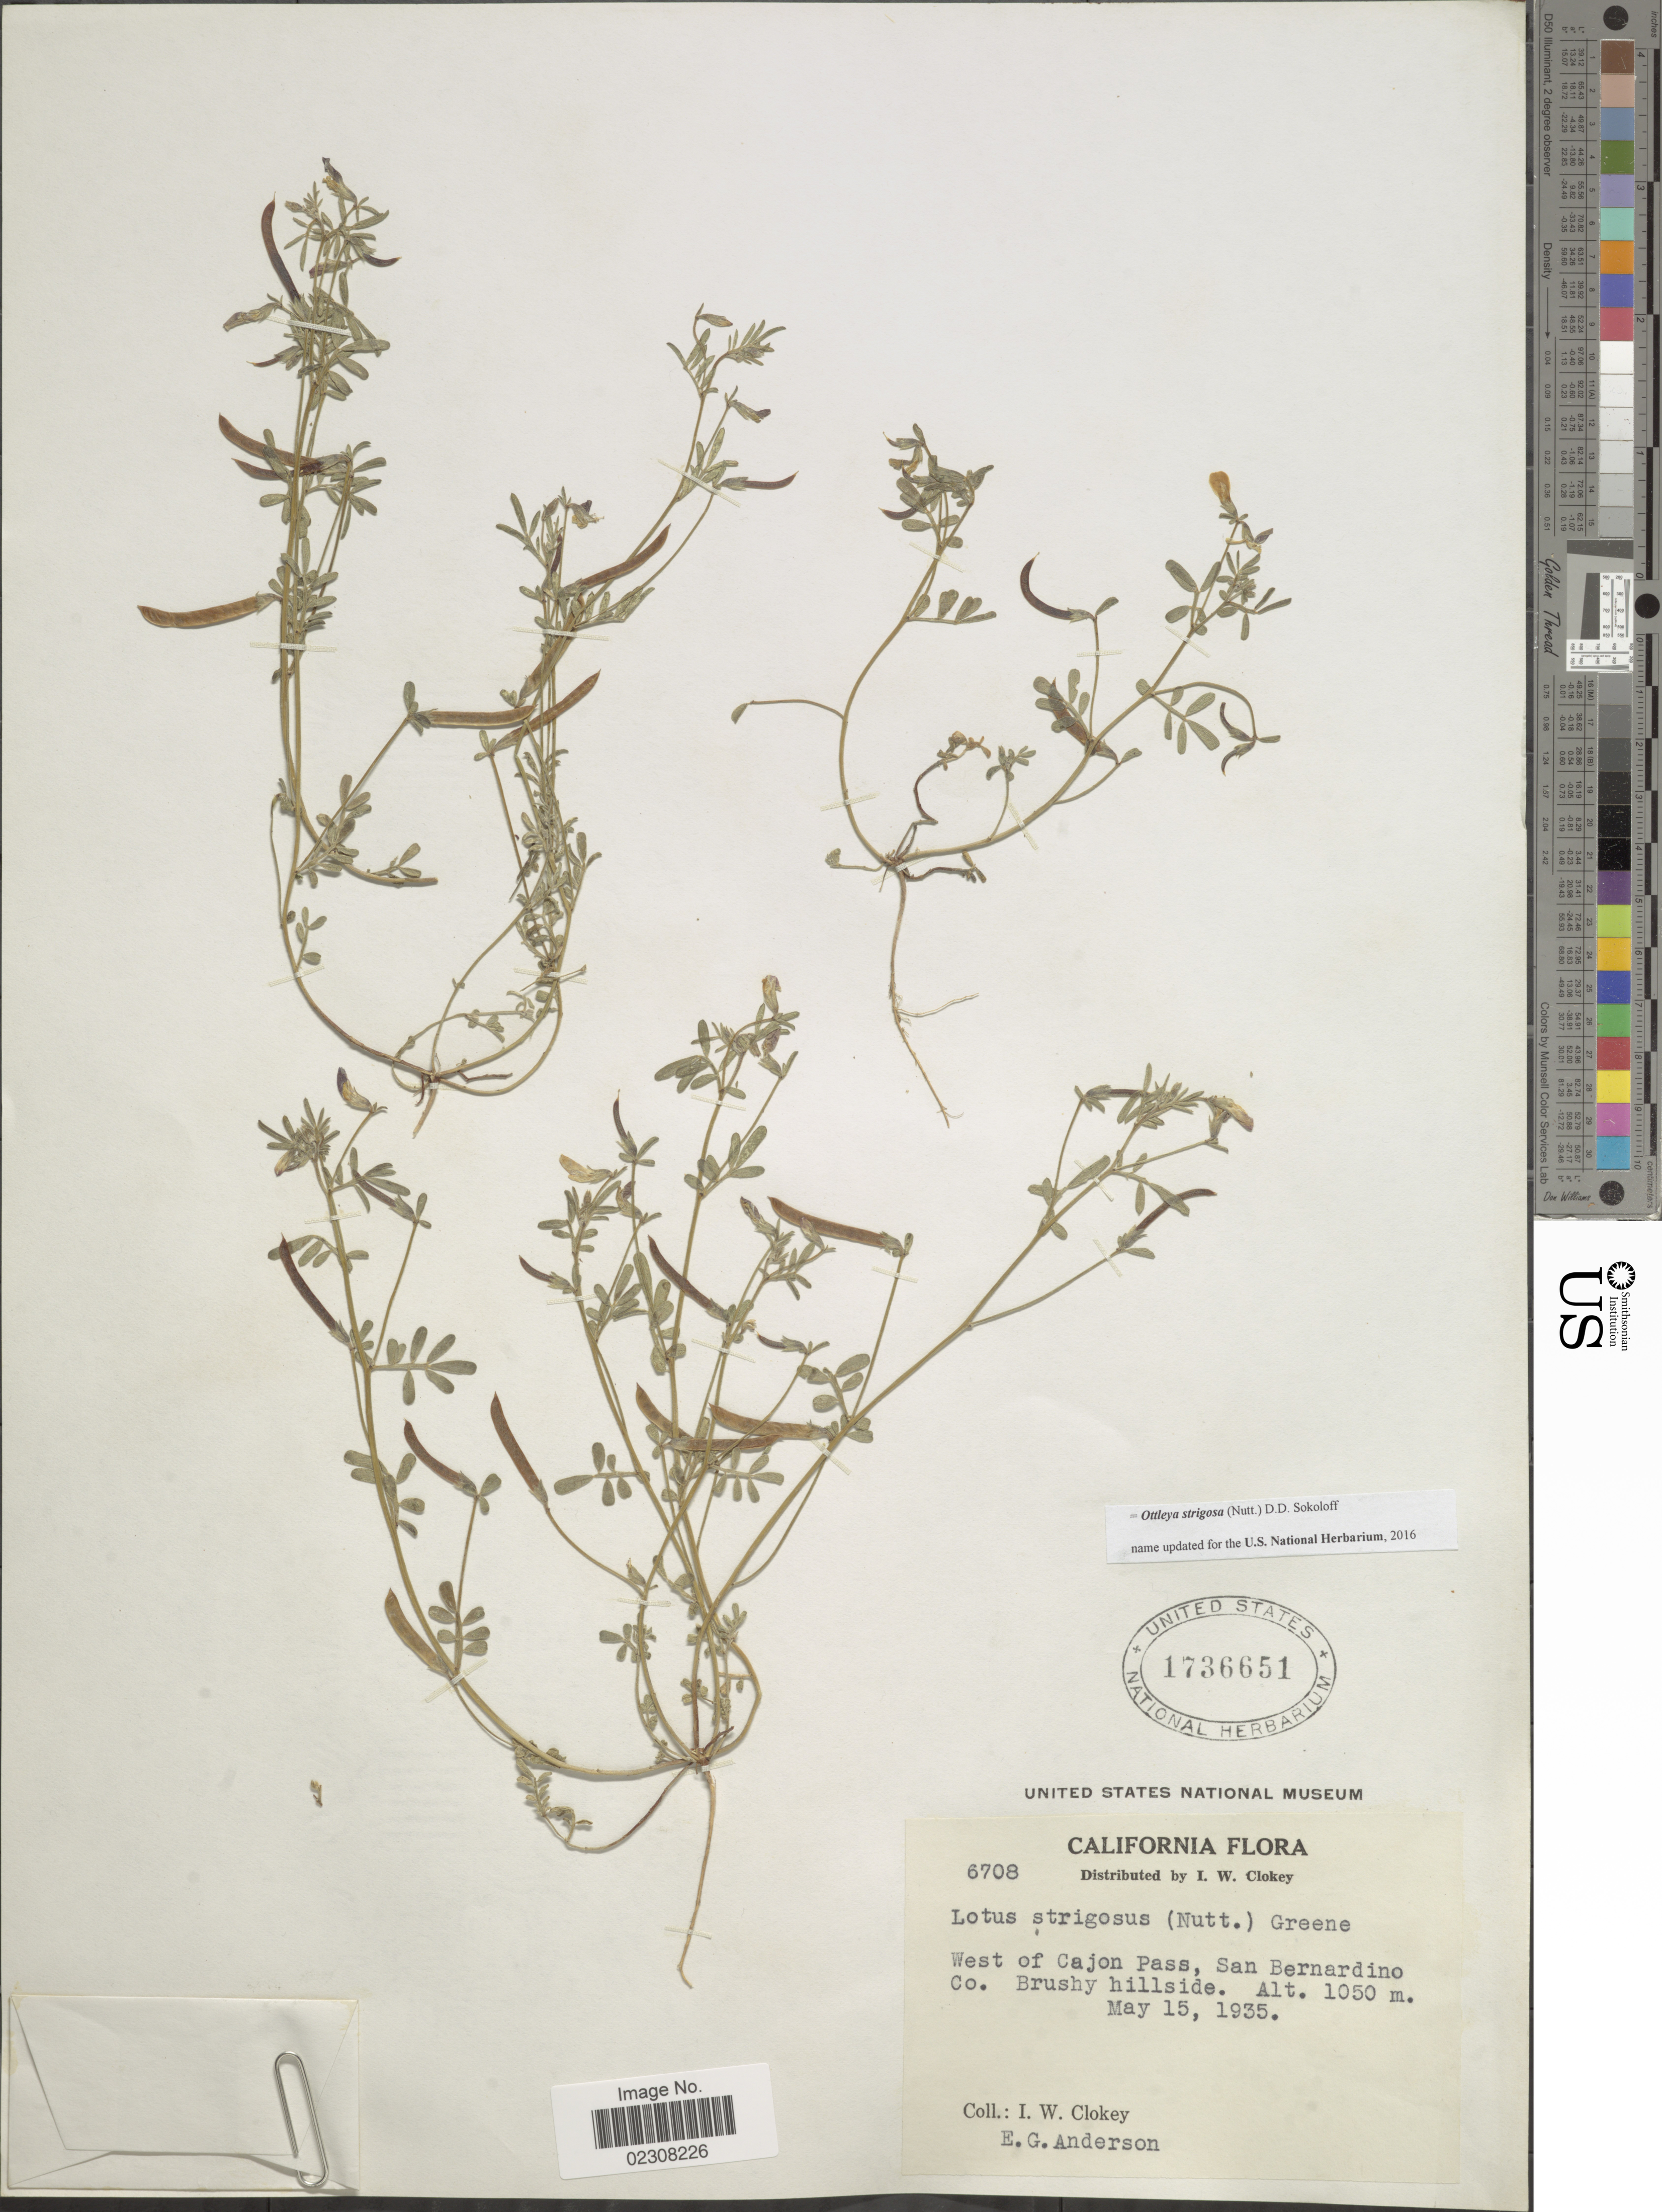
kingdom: Plantae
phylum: Tracheophyta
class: Magnoliopsida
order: Fabales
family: Fabaceae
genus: Ottleya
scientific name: Ottleya strigosa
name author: (Nutt.) D.D. Sokoloff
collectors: I. W. Clokey & E. G. Anderson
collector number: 6708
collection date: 1935-05-15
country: United States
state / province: California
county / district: San Bernardino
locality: West of Cajon Pass, San Bernardino Co.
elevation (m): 1050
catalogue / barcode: US 1736651